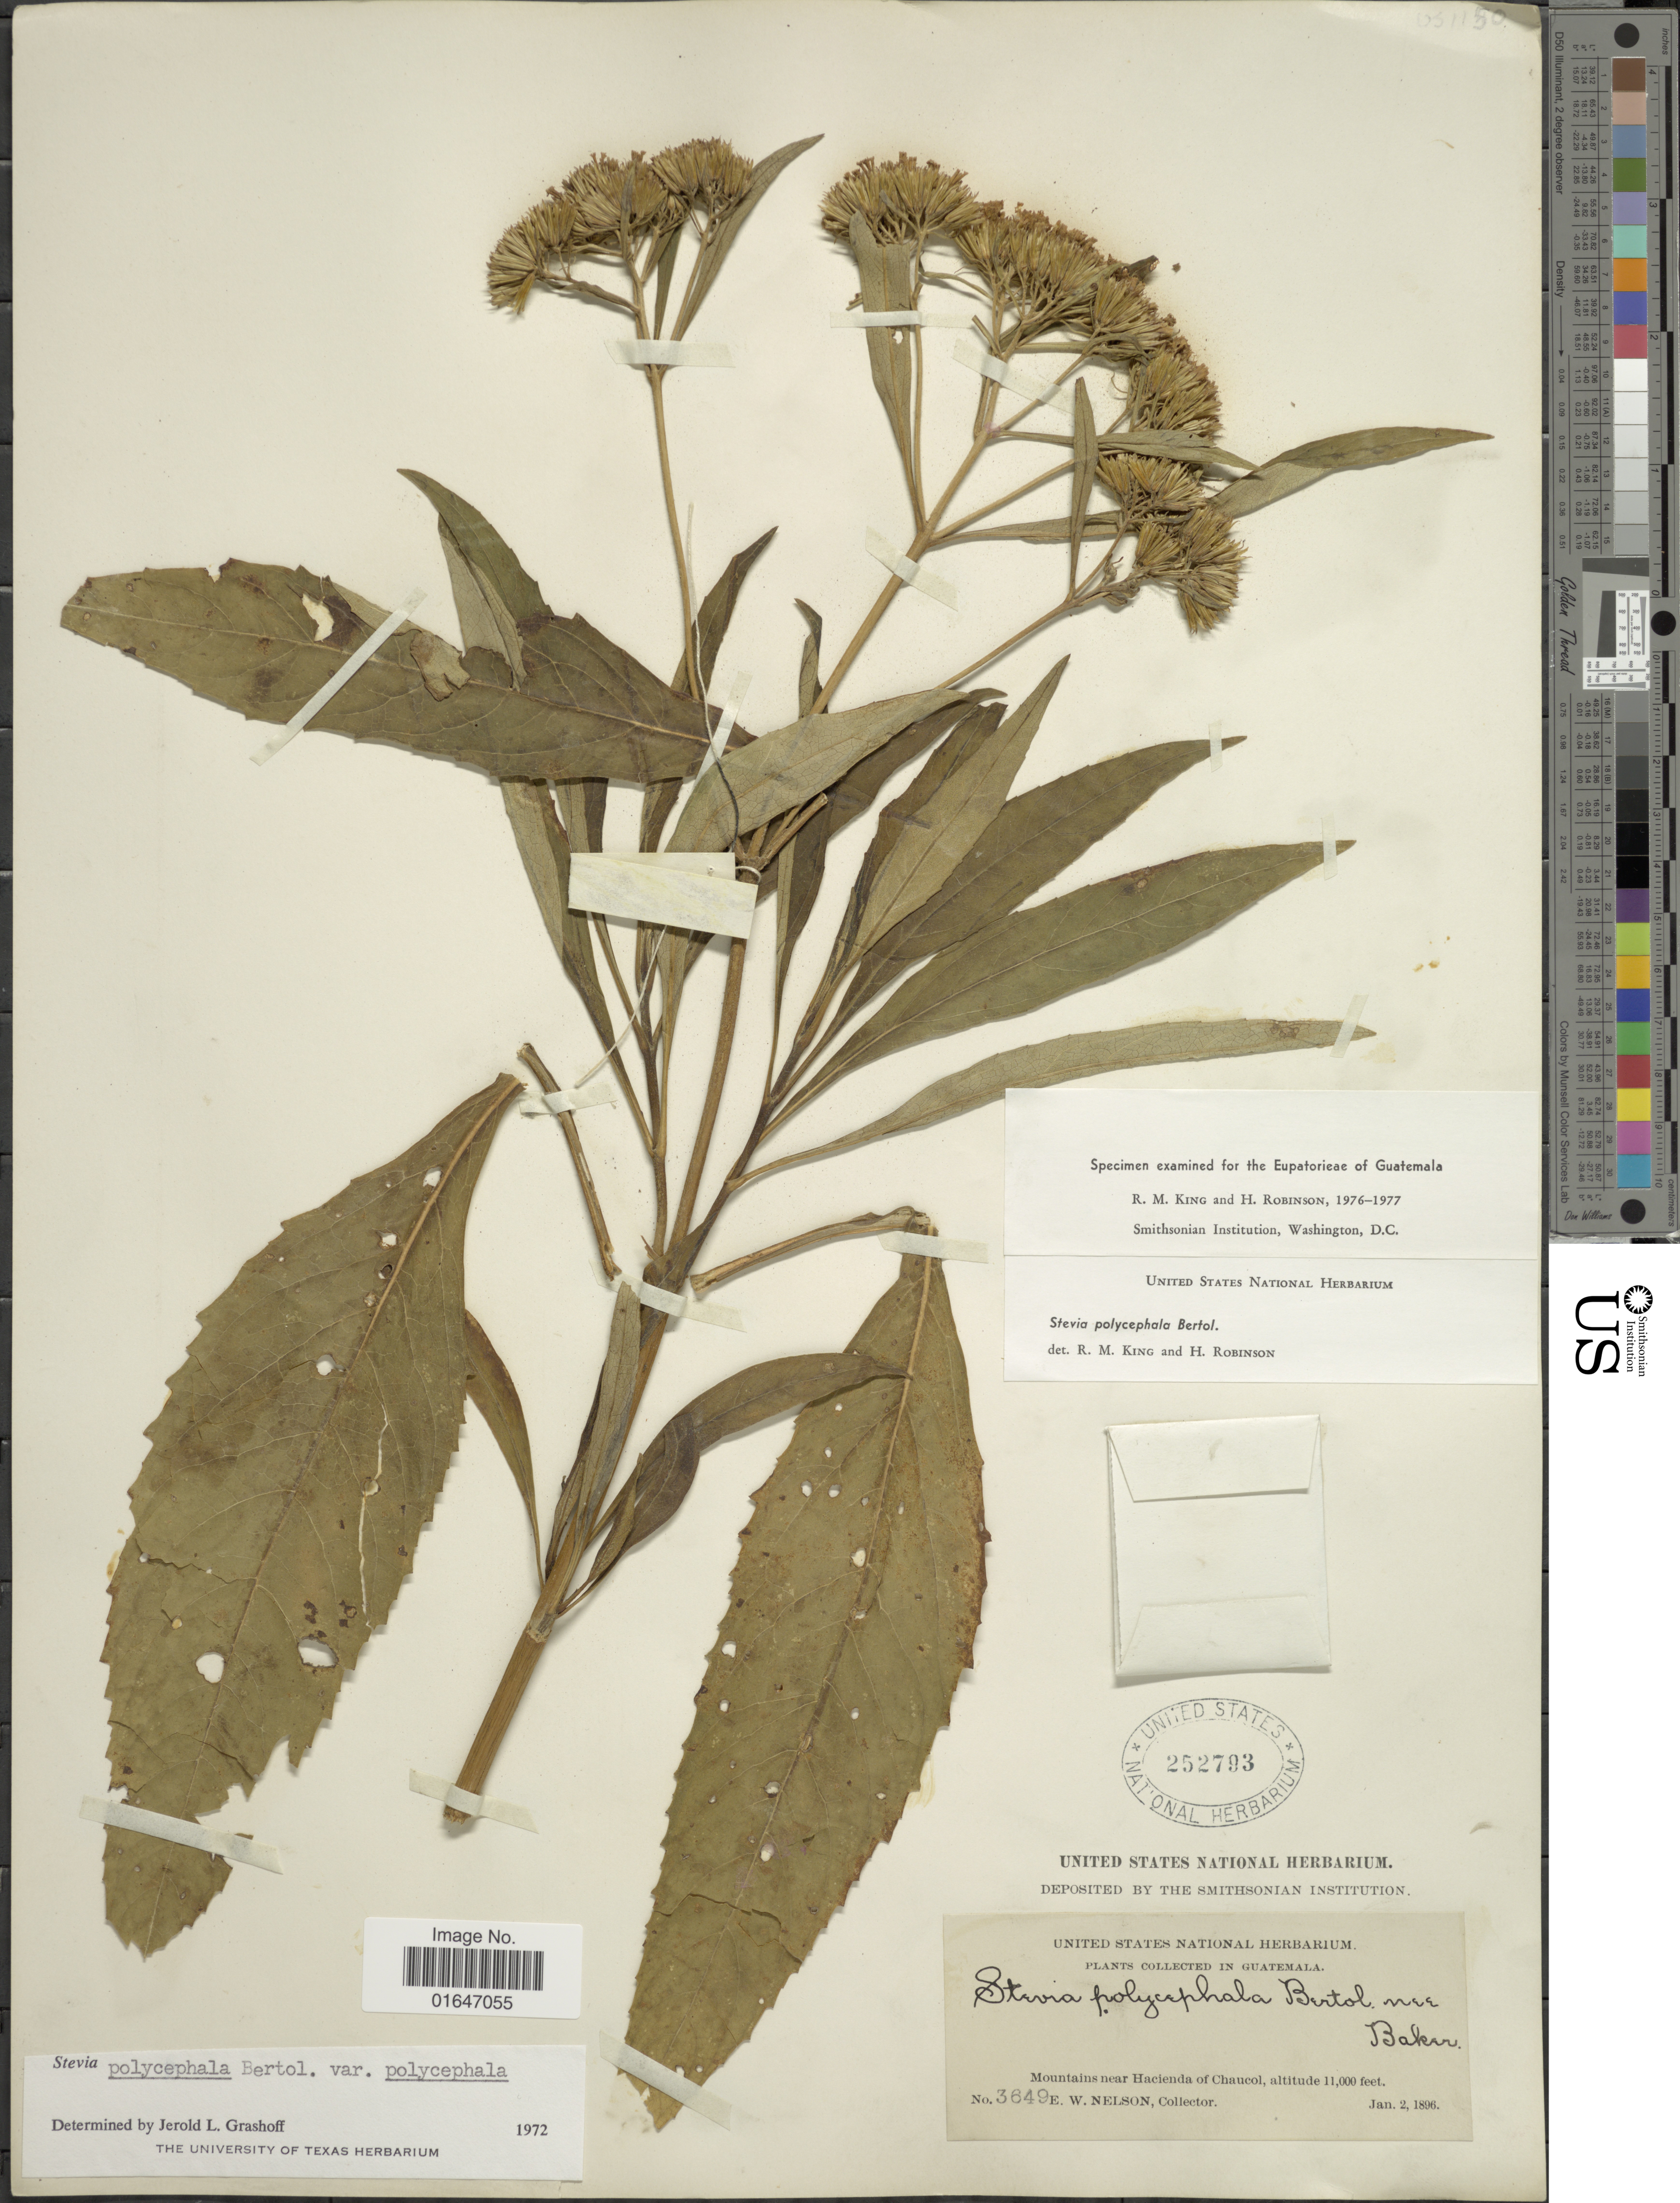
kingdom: Plantae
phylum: Tracheophyta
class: Magnoliopsida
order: Asterales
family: Asteraceae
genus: Stevia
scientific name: Stevia polycephala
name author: Bertoloni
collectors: E. W. Nelson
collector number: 3649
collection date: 1896-01-02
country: Guatemala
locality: Mountains near Hacienda of Chaucol.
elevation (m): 3353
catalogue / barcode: US 252793